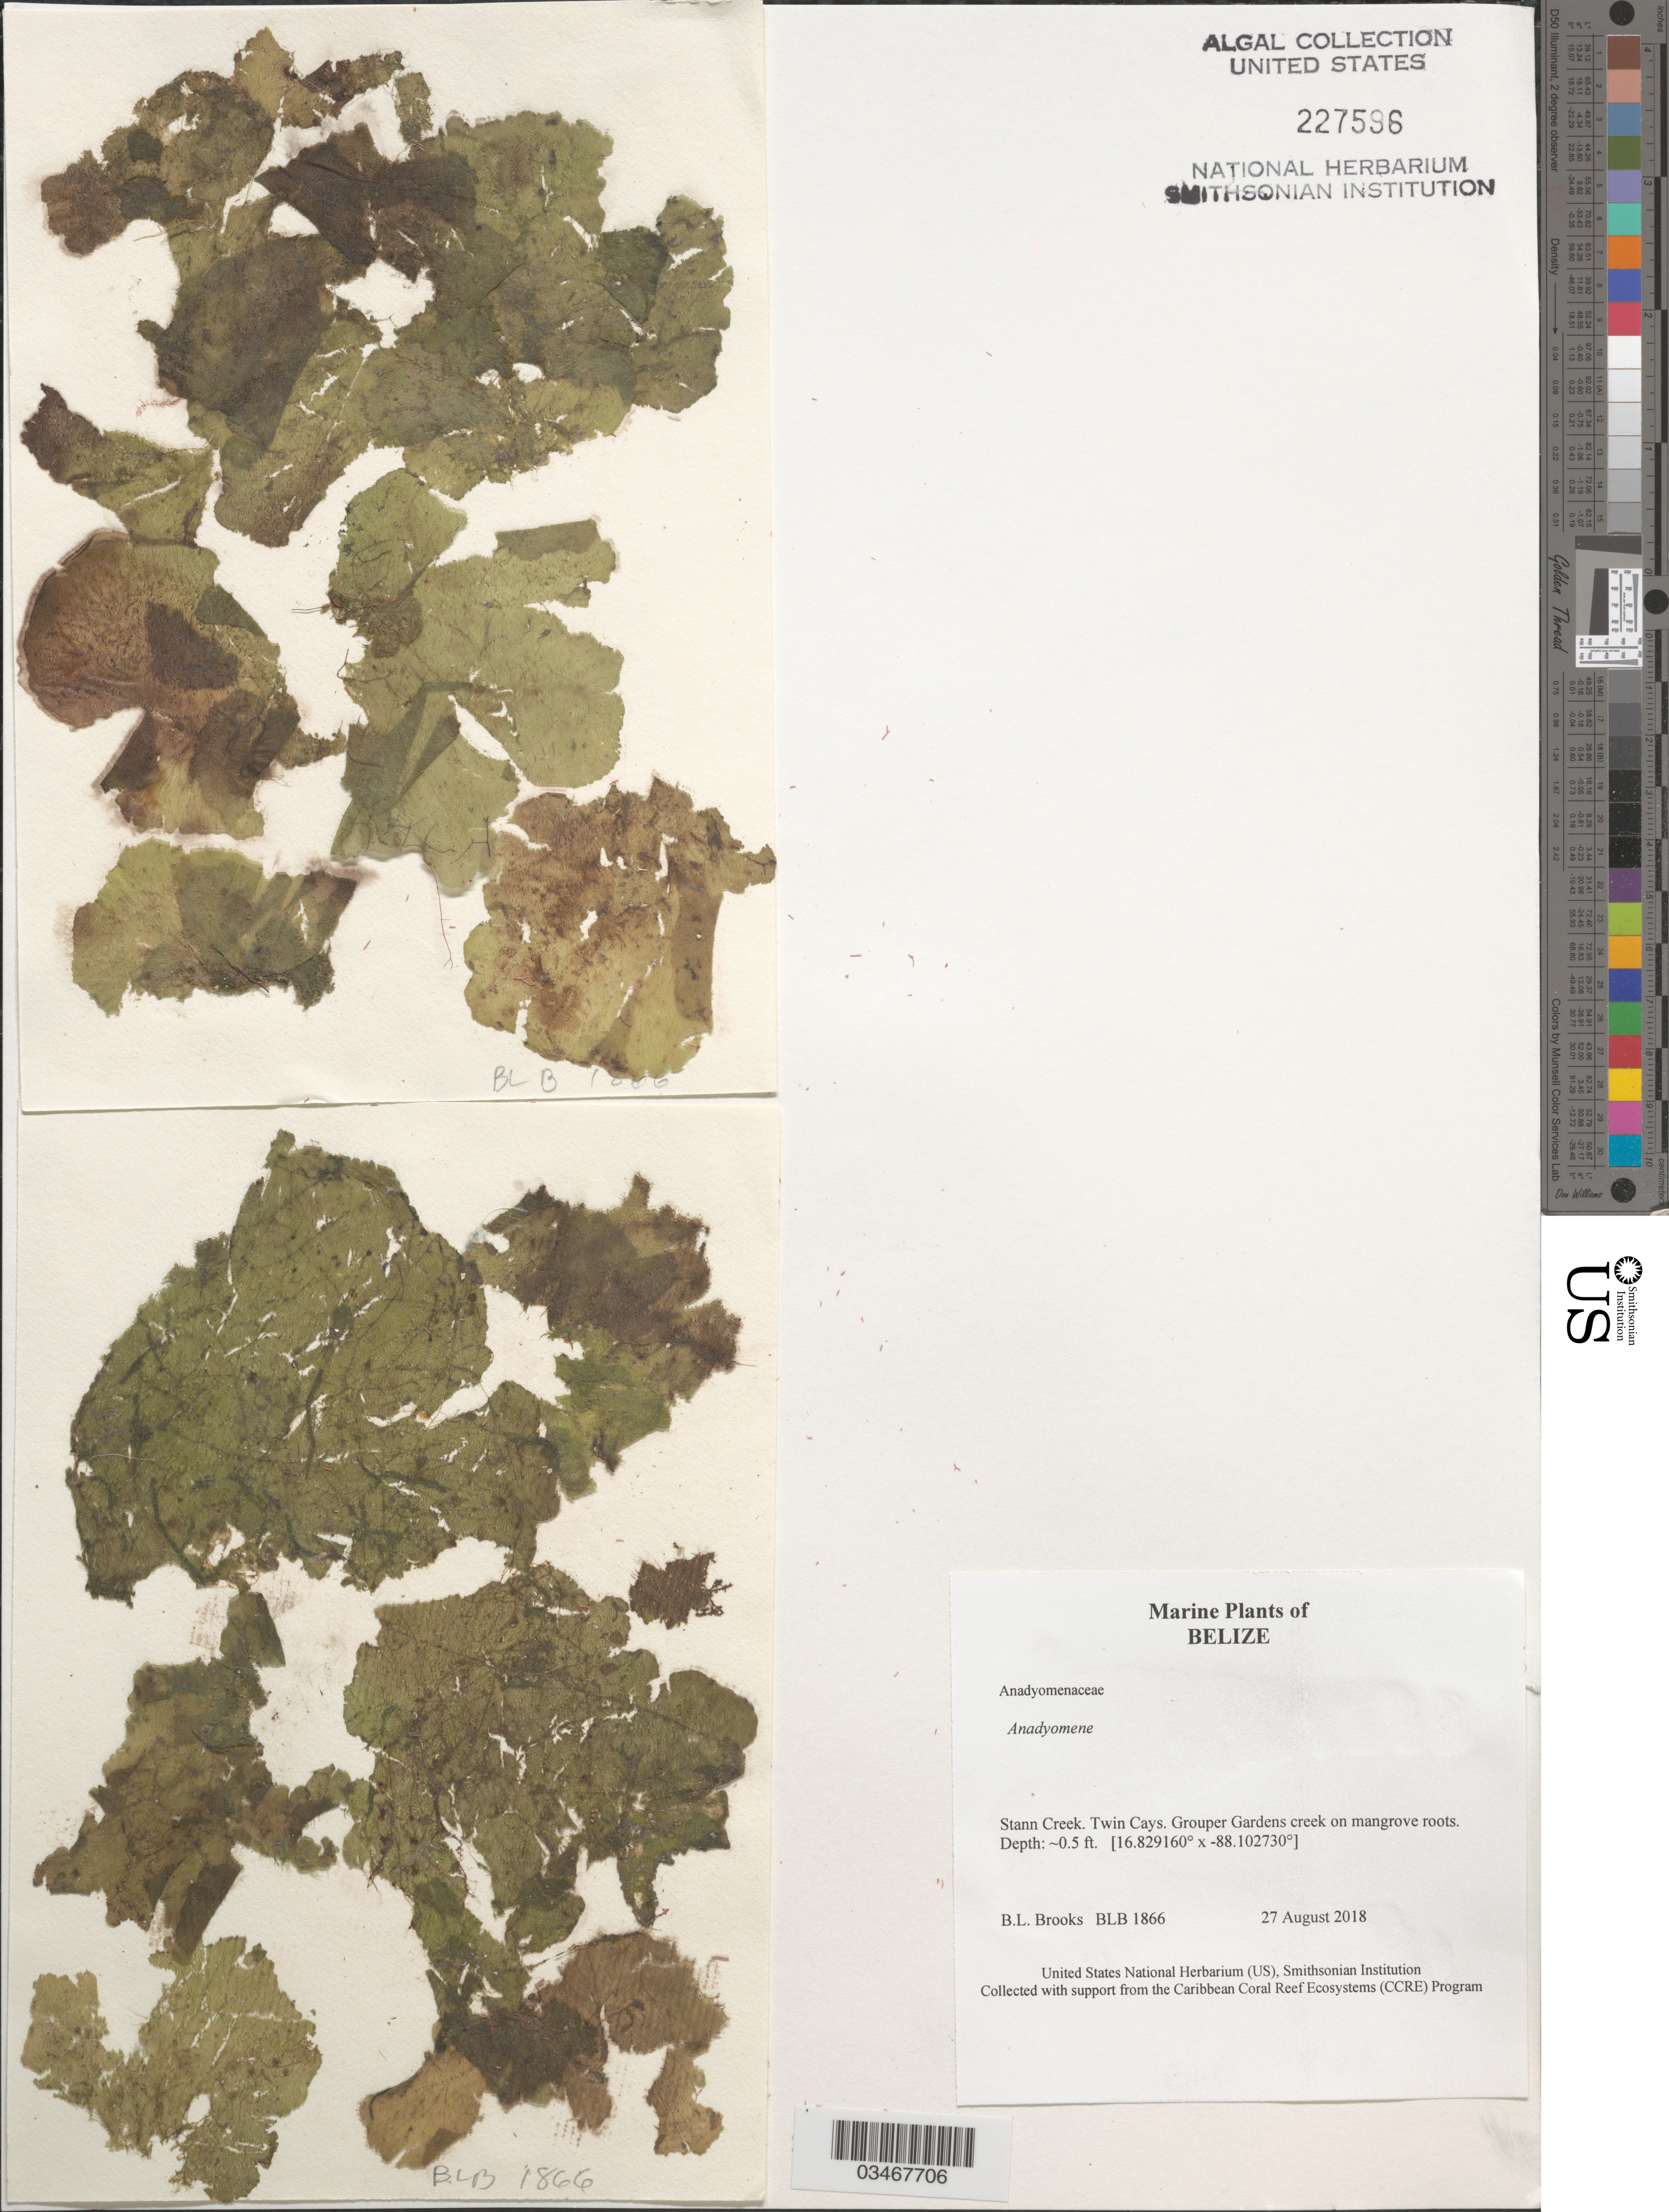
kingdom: Plantae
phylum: Chlorophyta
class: Ulvophyceae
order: Cladophorales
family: Anadyomenaceae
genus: Anadyomene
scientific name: Anadyomene sp.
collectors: B. Brooks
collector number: BLB 1866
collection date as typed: Transcribed d/m/y: 27/8/2018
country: Belize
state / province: Stann Creek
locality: Twin Cays. Grouper Gardens creek on mangrove roots.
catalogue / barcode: US 227596